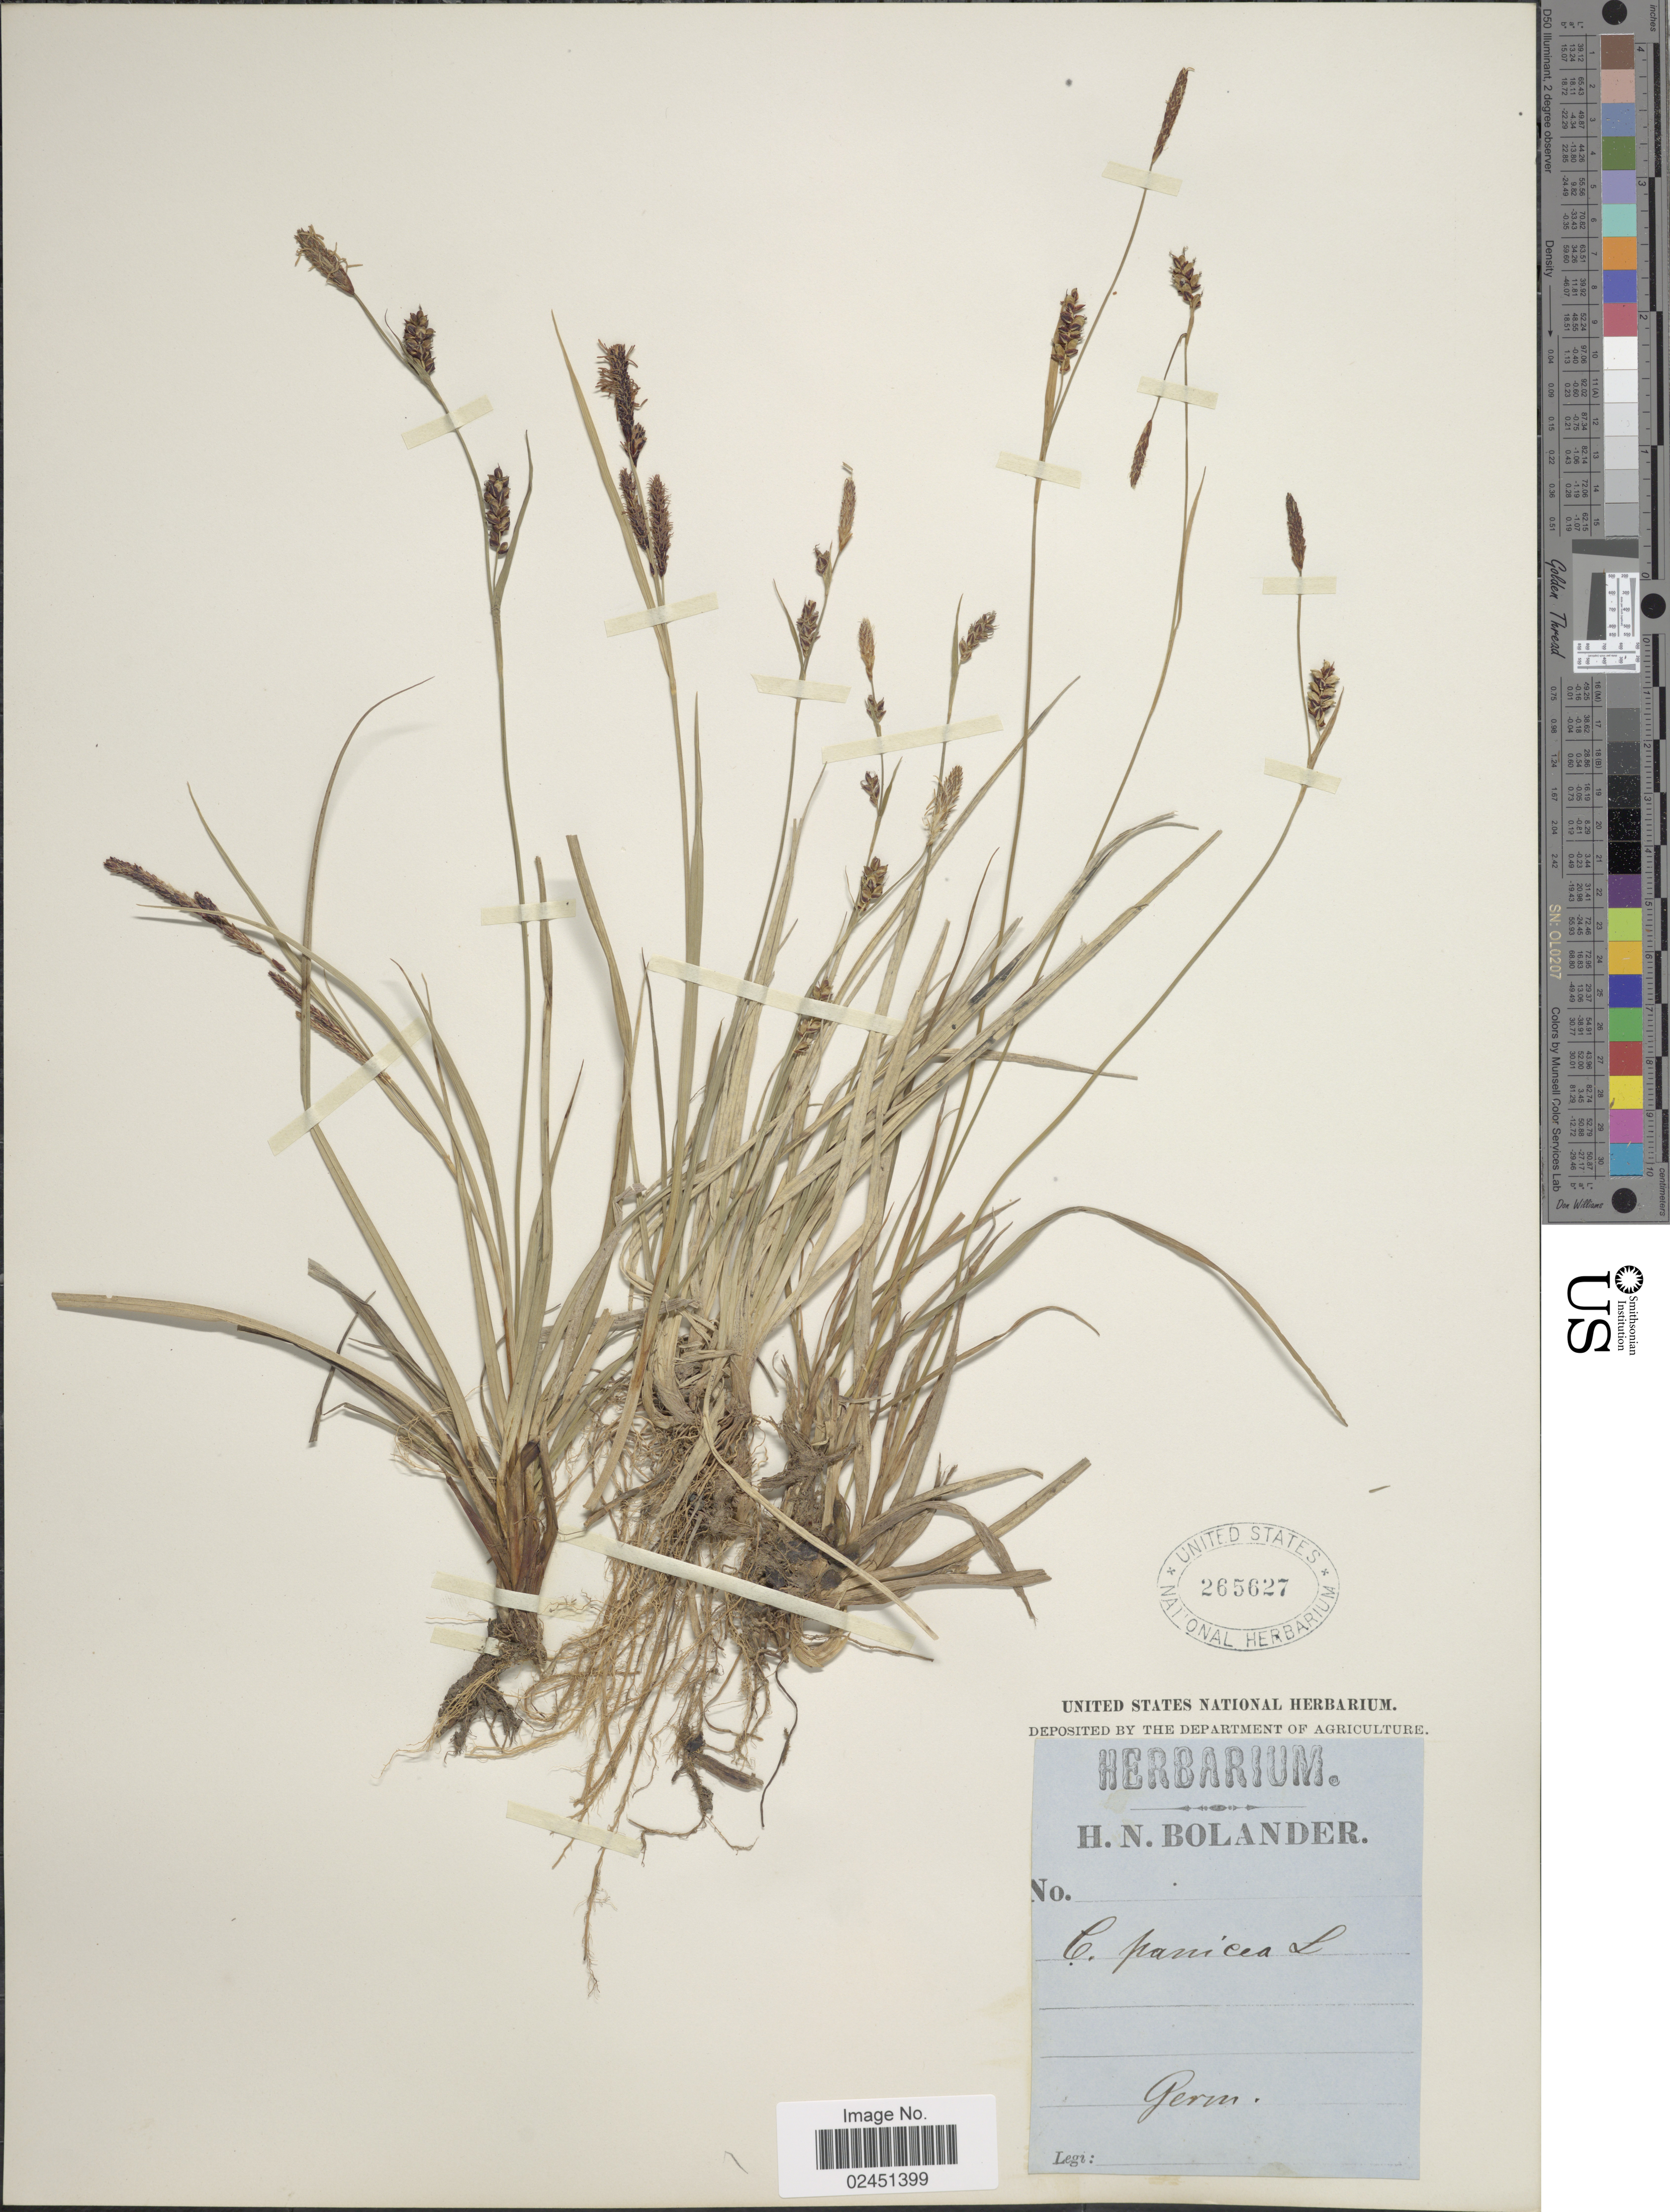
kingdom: Plantae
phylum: Tracheophyta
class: Liliopsida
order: Poales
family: Cyperaceae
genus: Carex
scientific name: Carex panicea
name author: L.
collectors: H. N. Bolander (herbarium)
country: Germany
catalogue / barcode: US 265627